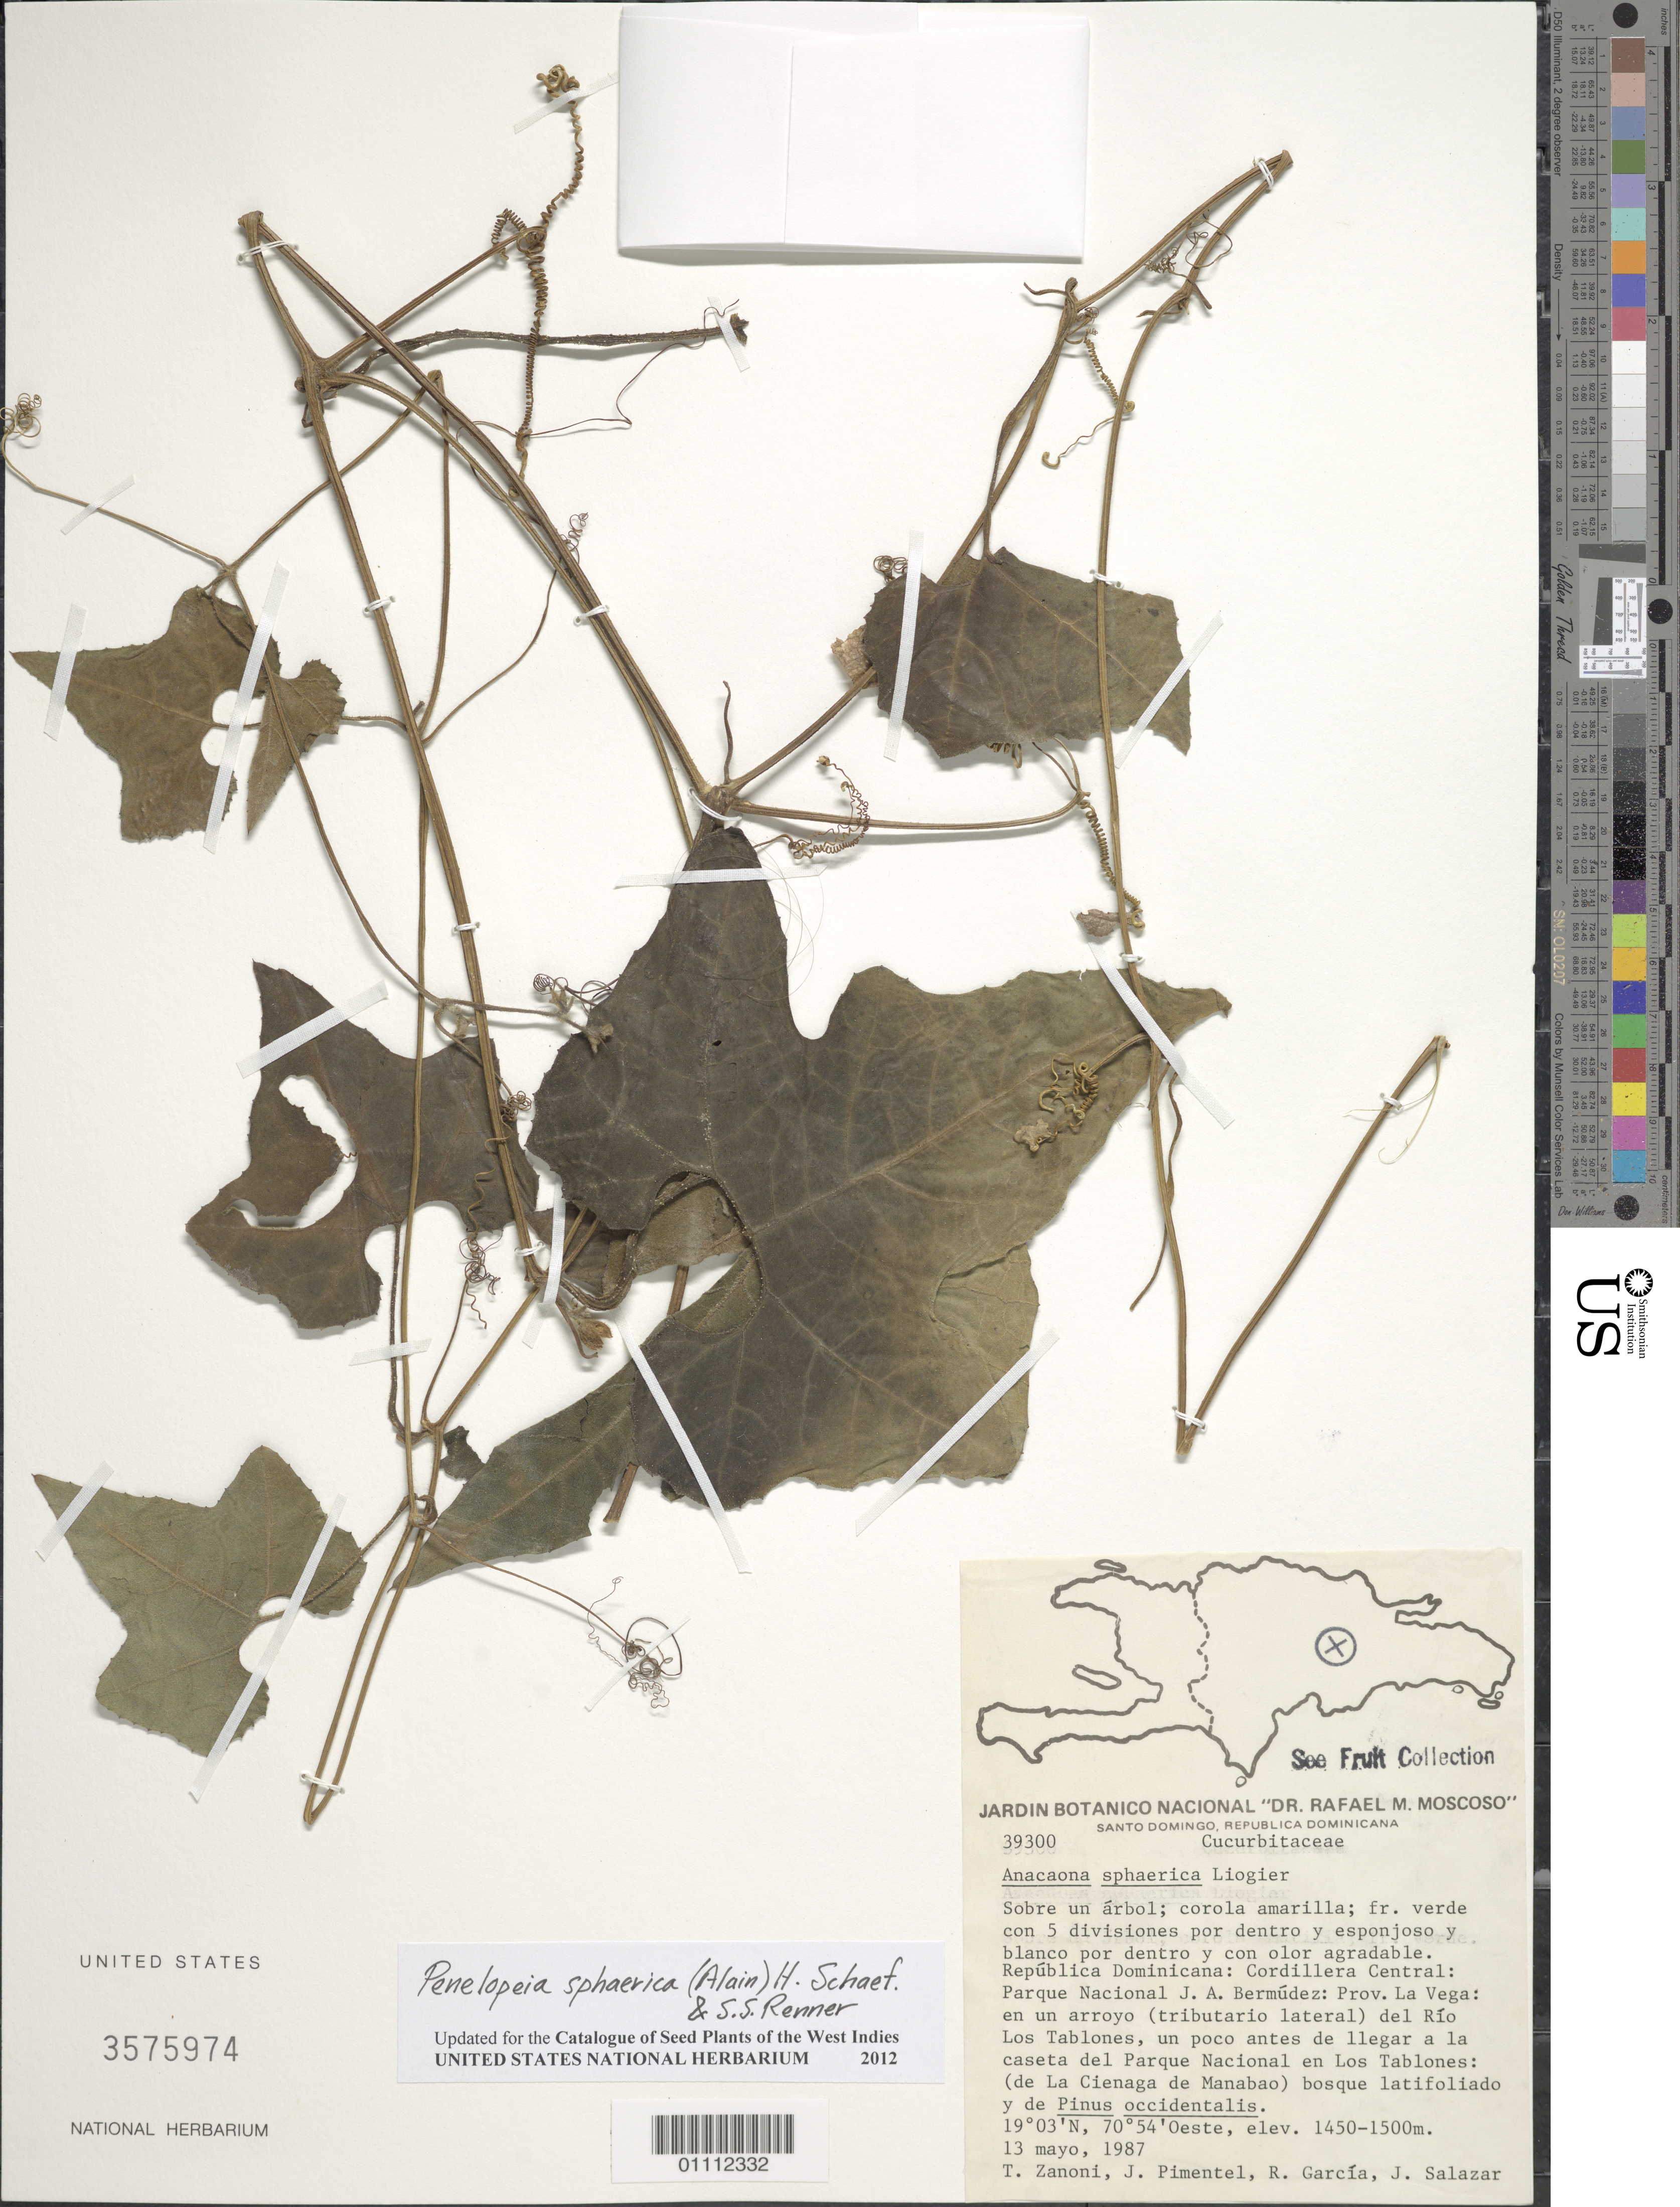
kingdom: Plantae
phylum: Tracheophyta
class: Magnoliopsida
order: Cucurbitales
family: Cucurbitaceae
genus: Penelopeia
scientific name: Penelopeia sphaerica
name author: Urb.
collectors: T. A. Zanoni, J. Pimentel, R. G. García & J. Salazar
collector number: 39300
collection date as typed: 13 May 1987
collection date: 1987-05-13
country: Dominican Republic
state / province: La Vega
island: Hispaniola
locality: Cordillera Central, Parque Nacional J.A. Bermúdez, en un arroyo del Río Los Tablones, un poco antes de llegar a la caseta del parque Nacional en Los Tablones (de La Cienaga de Manabao)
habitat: Bosque latifoliado y de Pinus occidentalis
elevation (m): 1450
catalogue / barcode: US 3575974